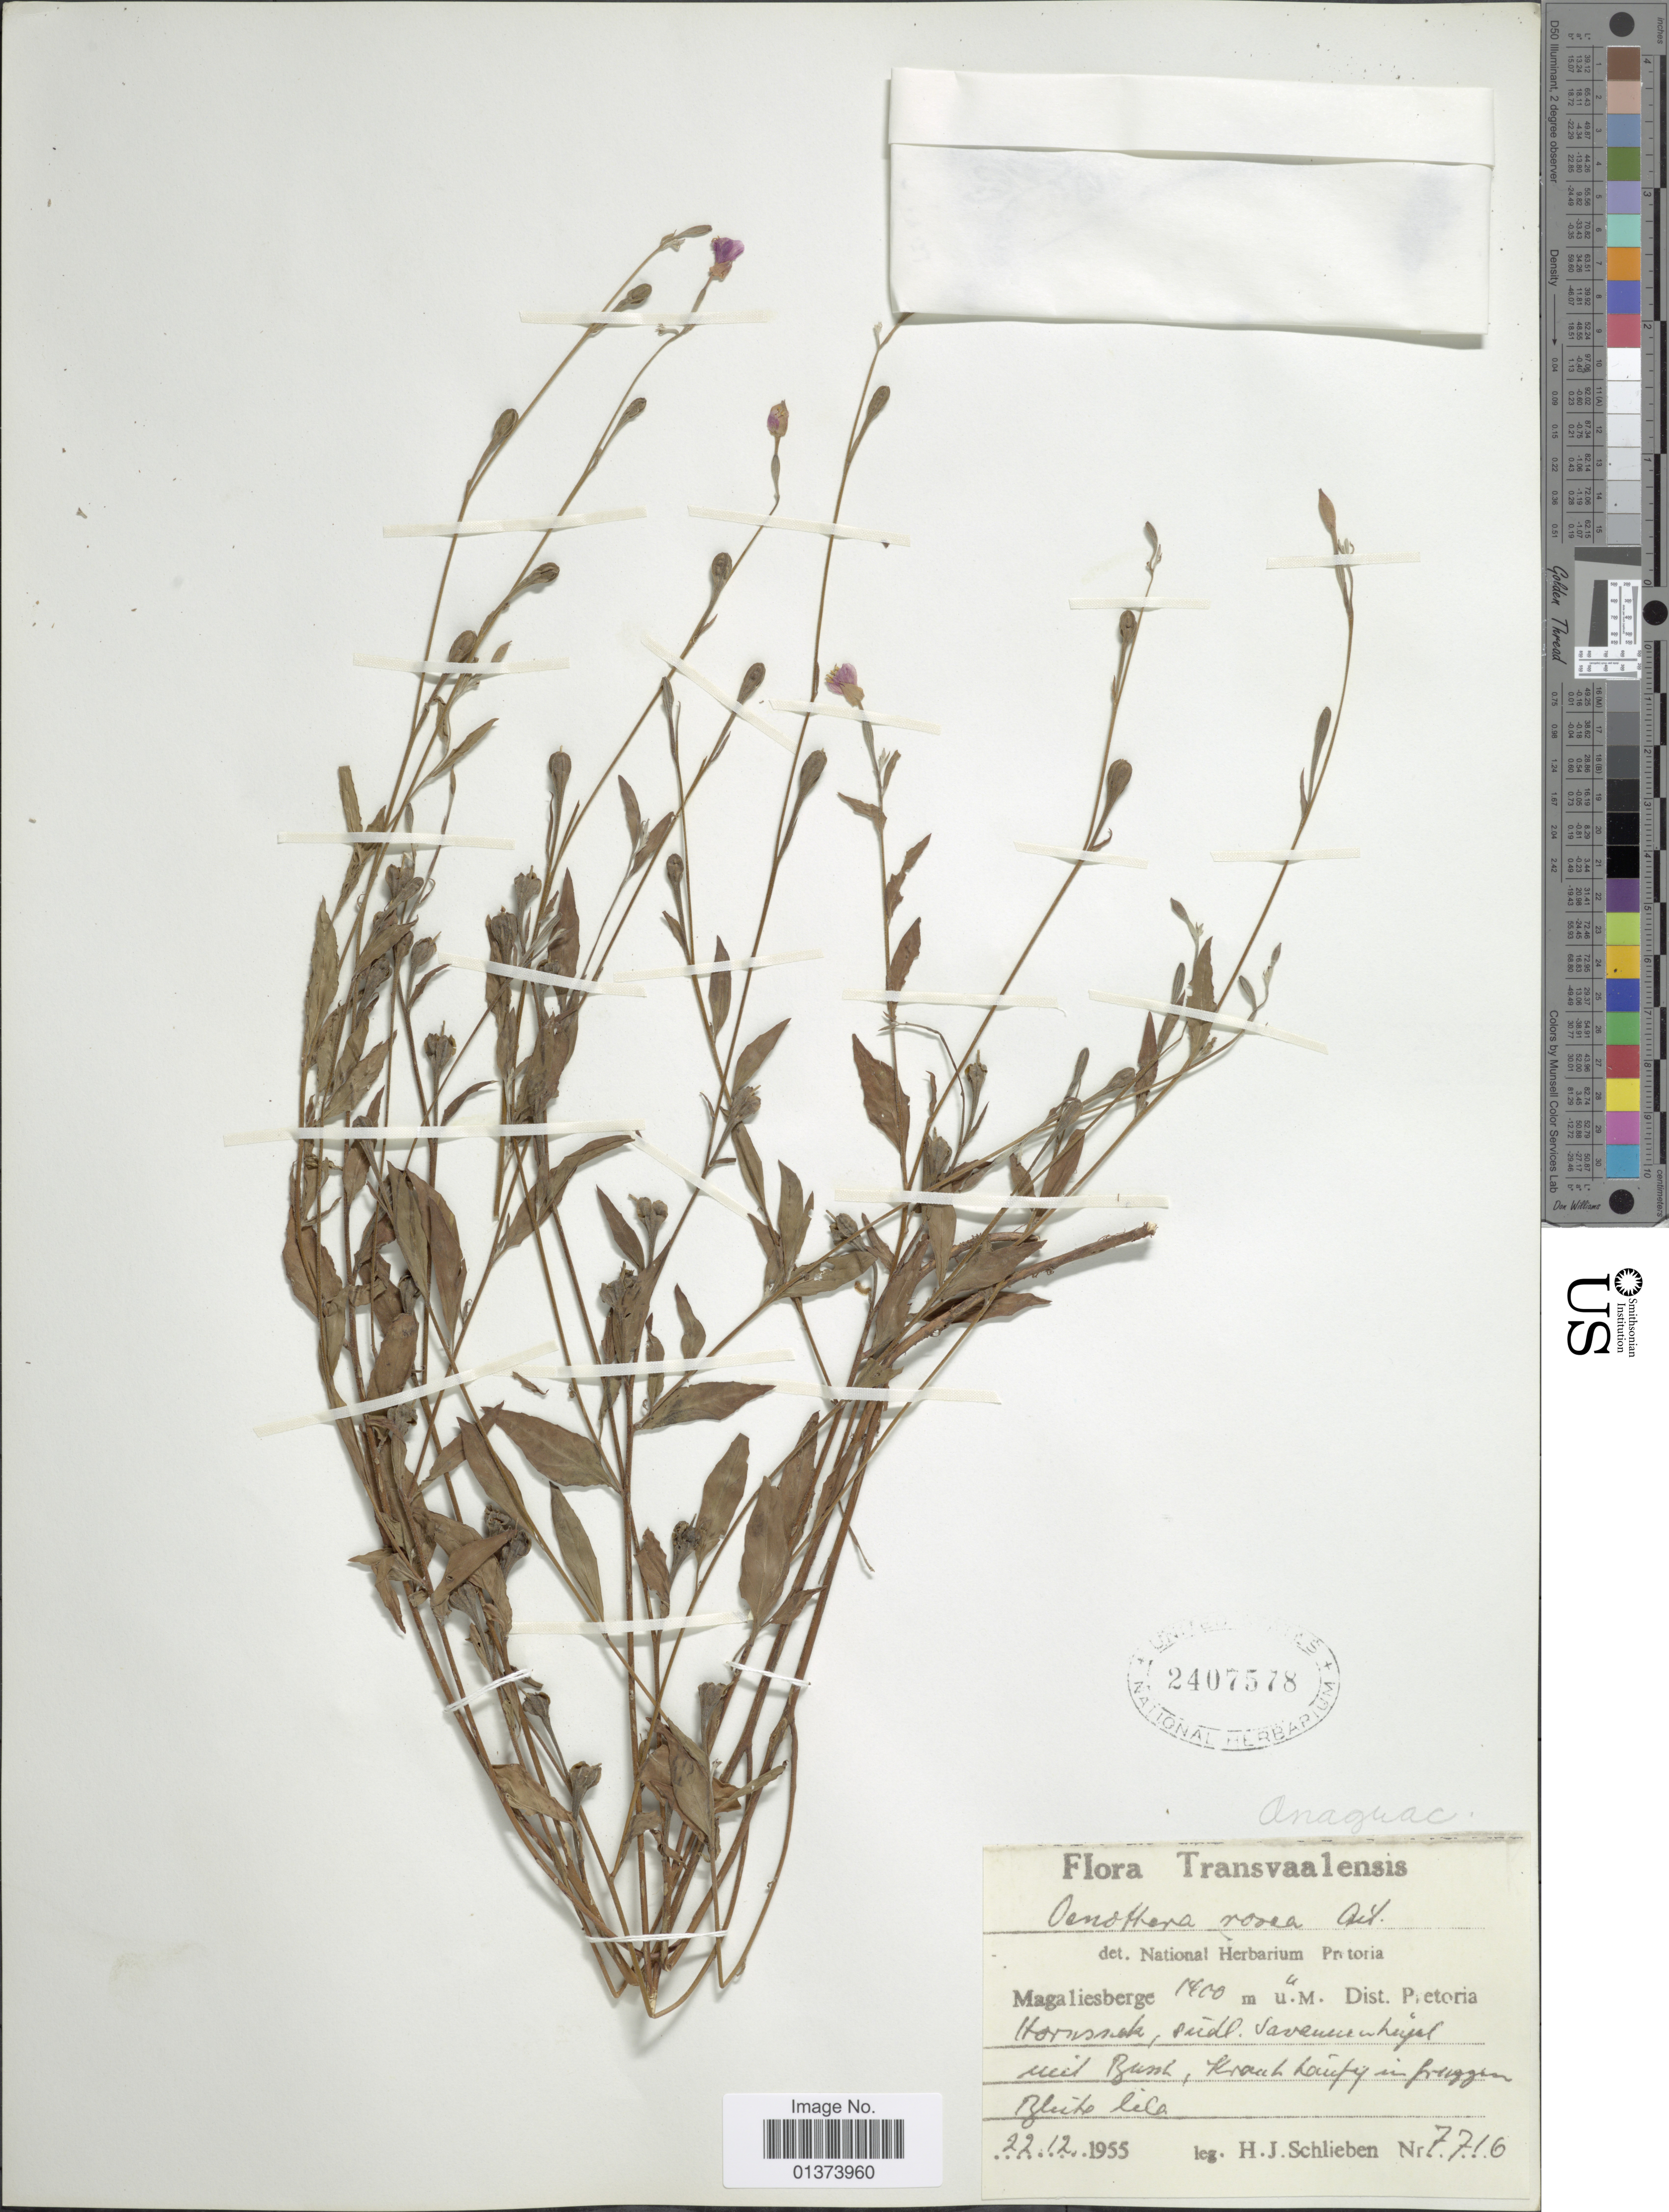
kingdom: Plantae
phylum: Tracheophyta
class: Magnoliopsida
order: Myrtales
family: Onagraceae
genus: Oenothera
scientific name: Oenothera rosea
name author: L'Hér. ex Aiton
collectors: H. J. Schlieben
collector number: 7716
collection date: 1955-12-22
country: South Africa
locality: Transvaalensis, Magaliesberge, Dist. Pretoria. Hornsnek, südl savanne Hüpel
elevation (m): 1400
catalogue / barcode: US 2407578